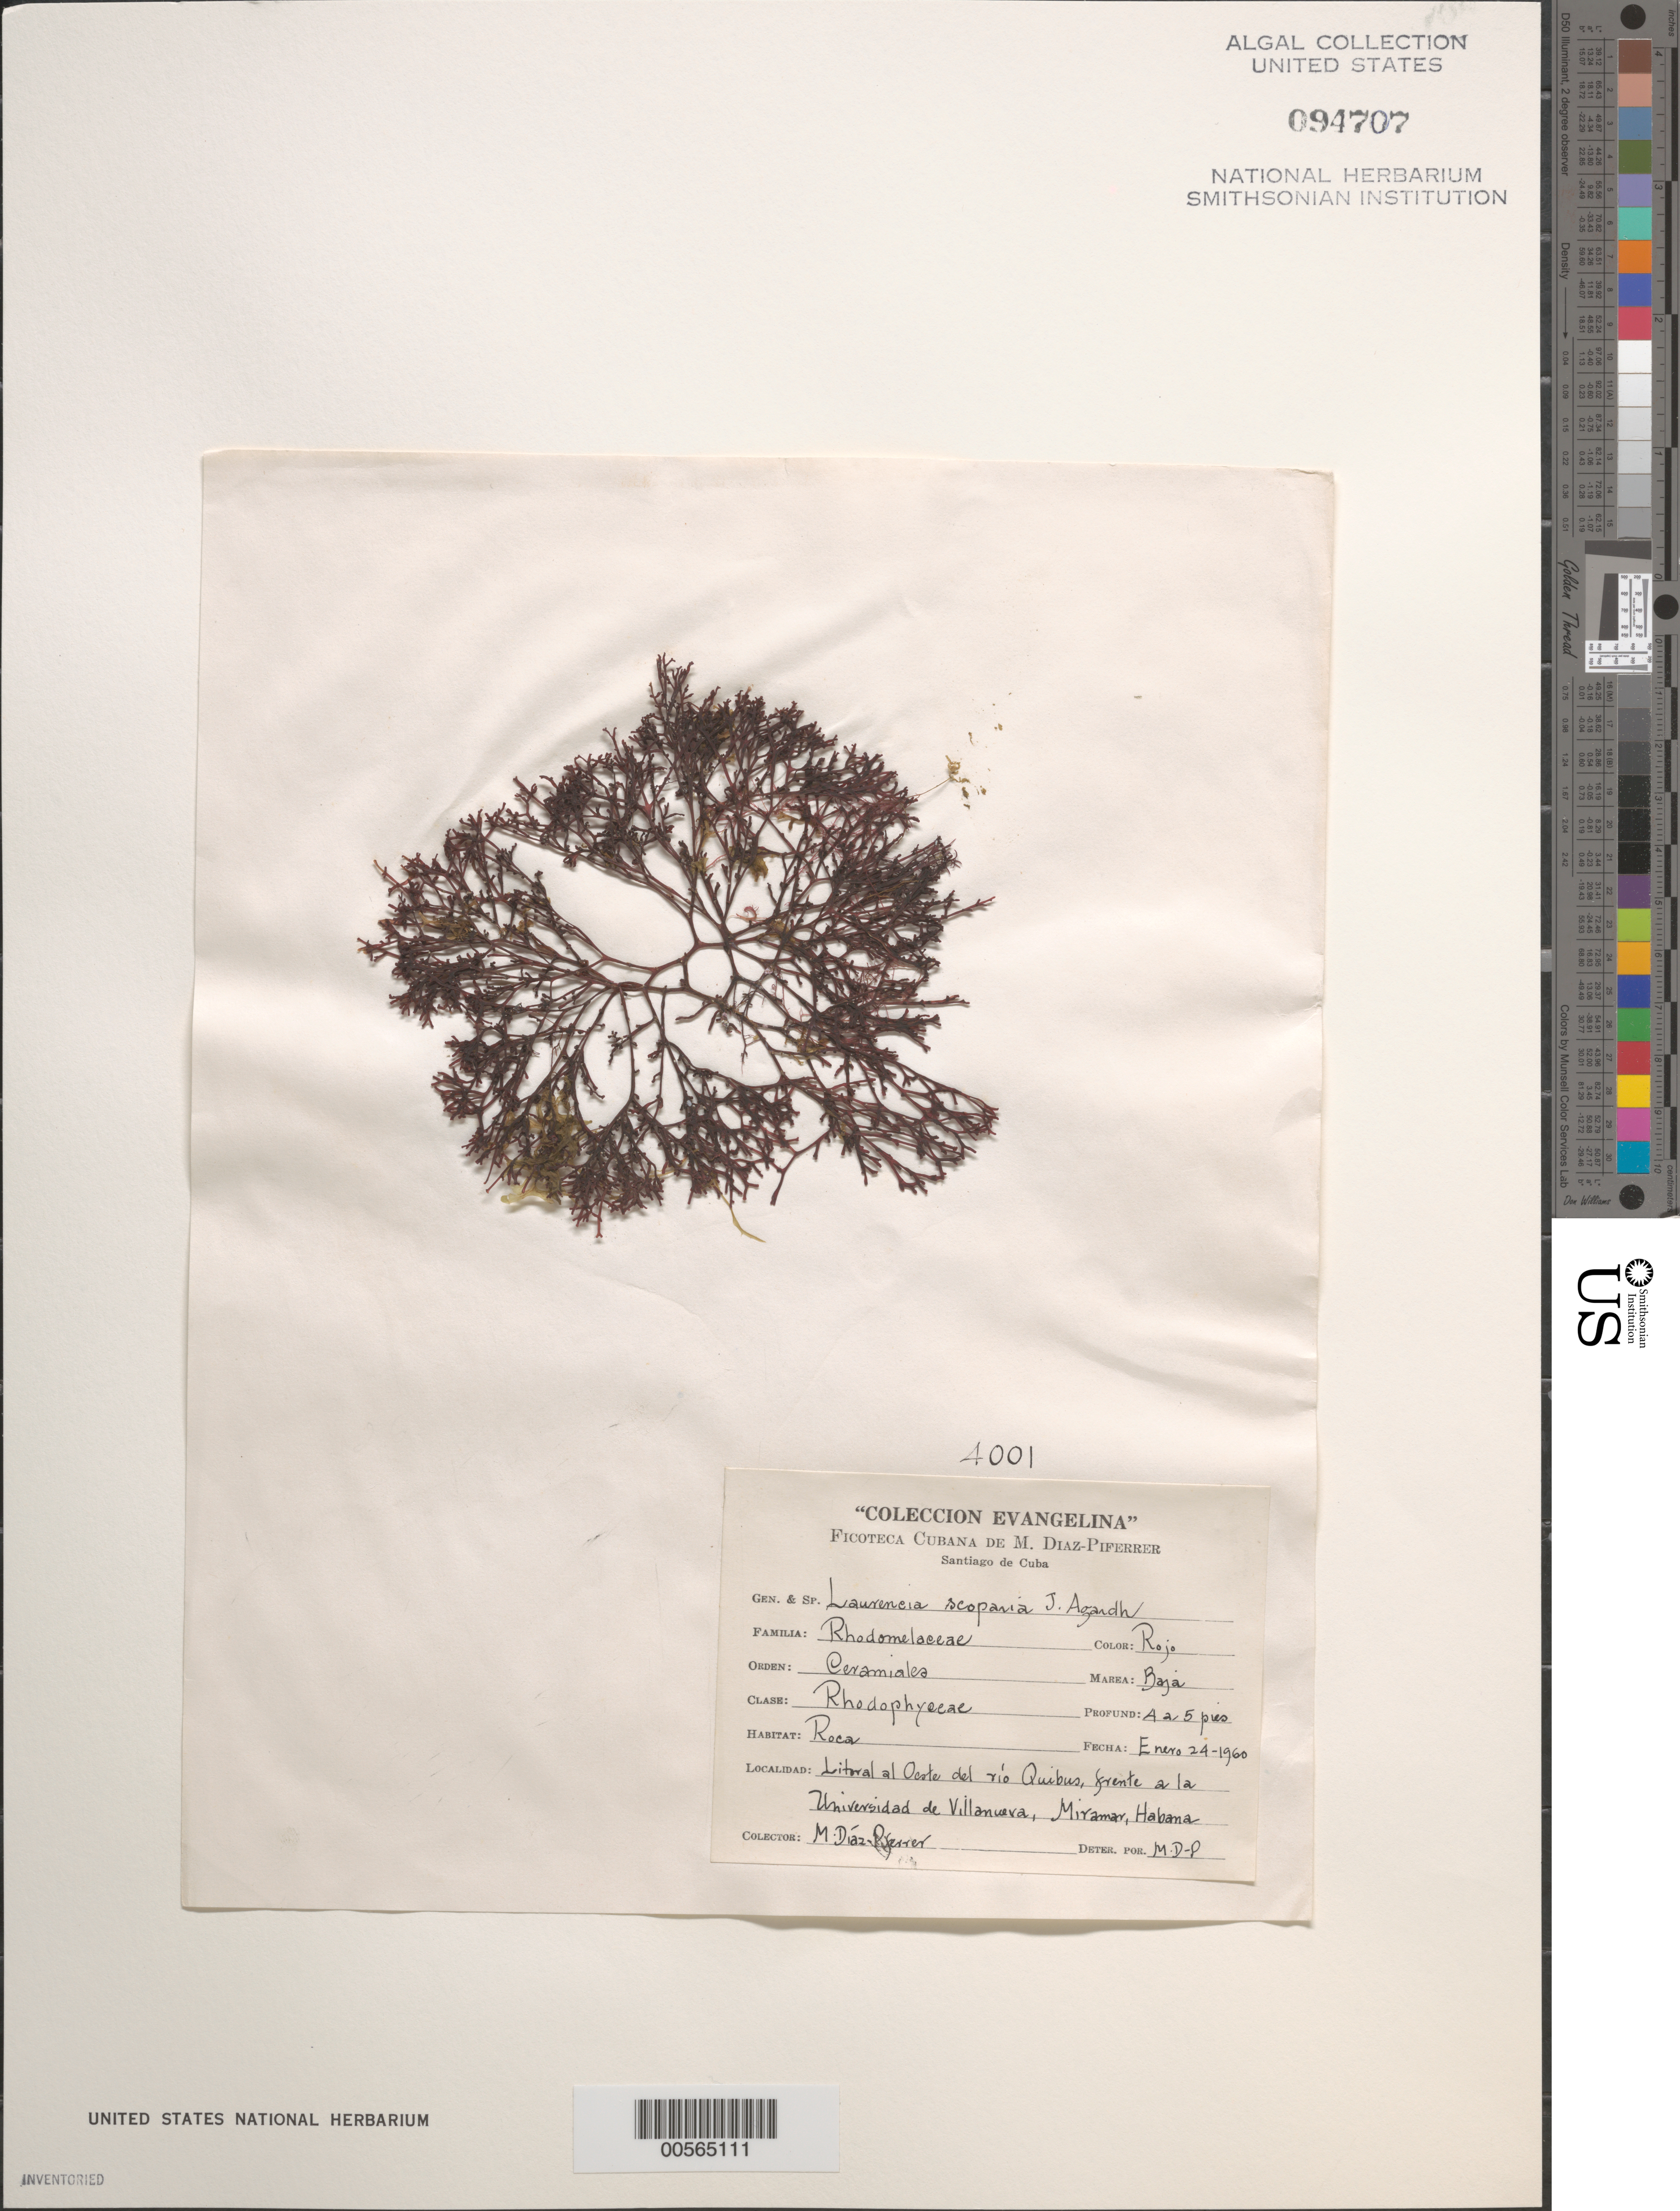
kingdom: Plantae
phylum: Rhodophyta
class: Florideophyceae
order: Ceramiales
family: Rhodomelaceae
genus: Laurencia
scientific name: Laurencia dendroidea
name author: J. Agardh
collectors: M. Diaz-Piferrer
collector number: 4001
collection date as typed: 24 Jan 1960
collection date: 1960-01-24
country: Cuba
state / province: La Habana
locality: Universidad de villanueva, west of rio quibus, miramar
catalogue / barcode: US 94707